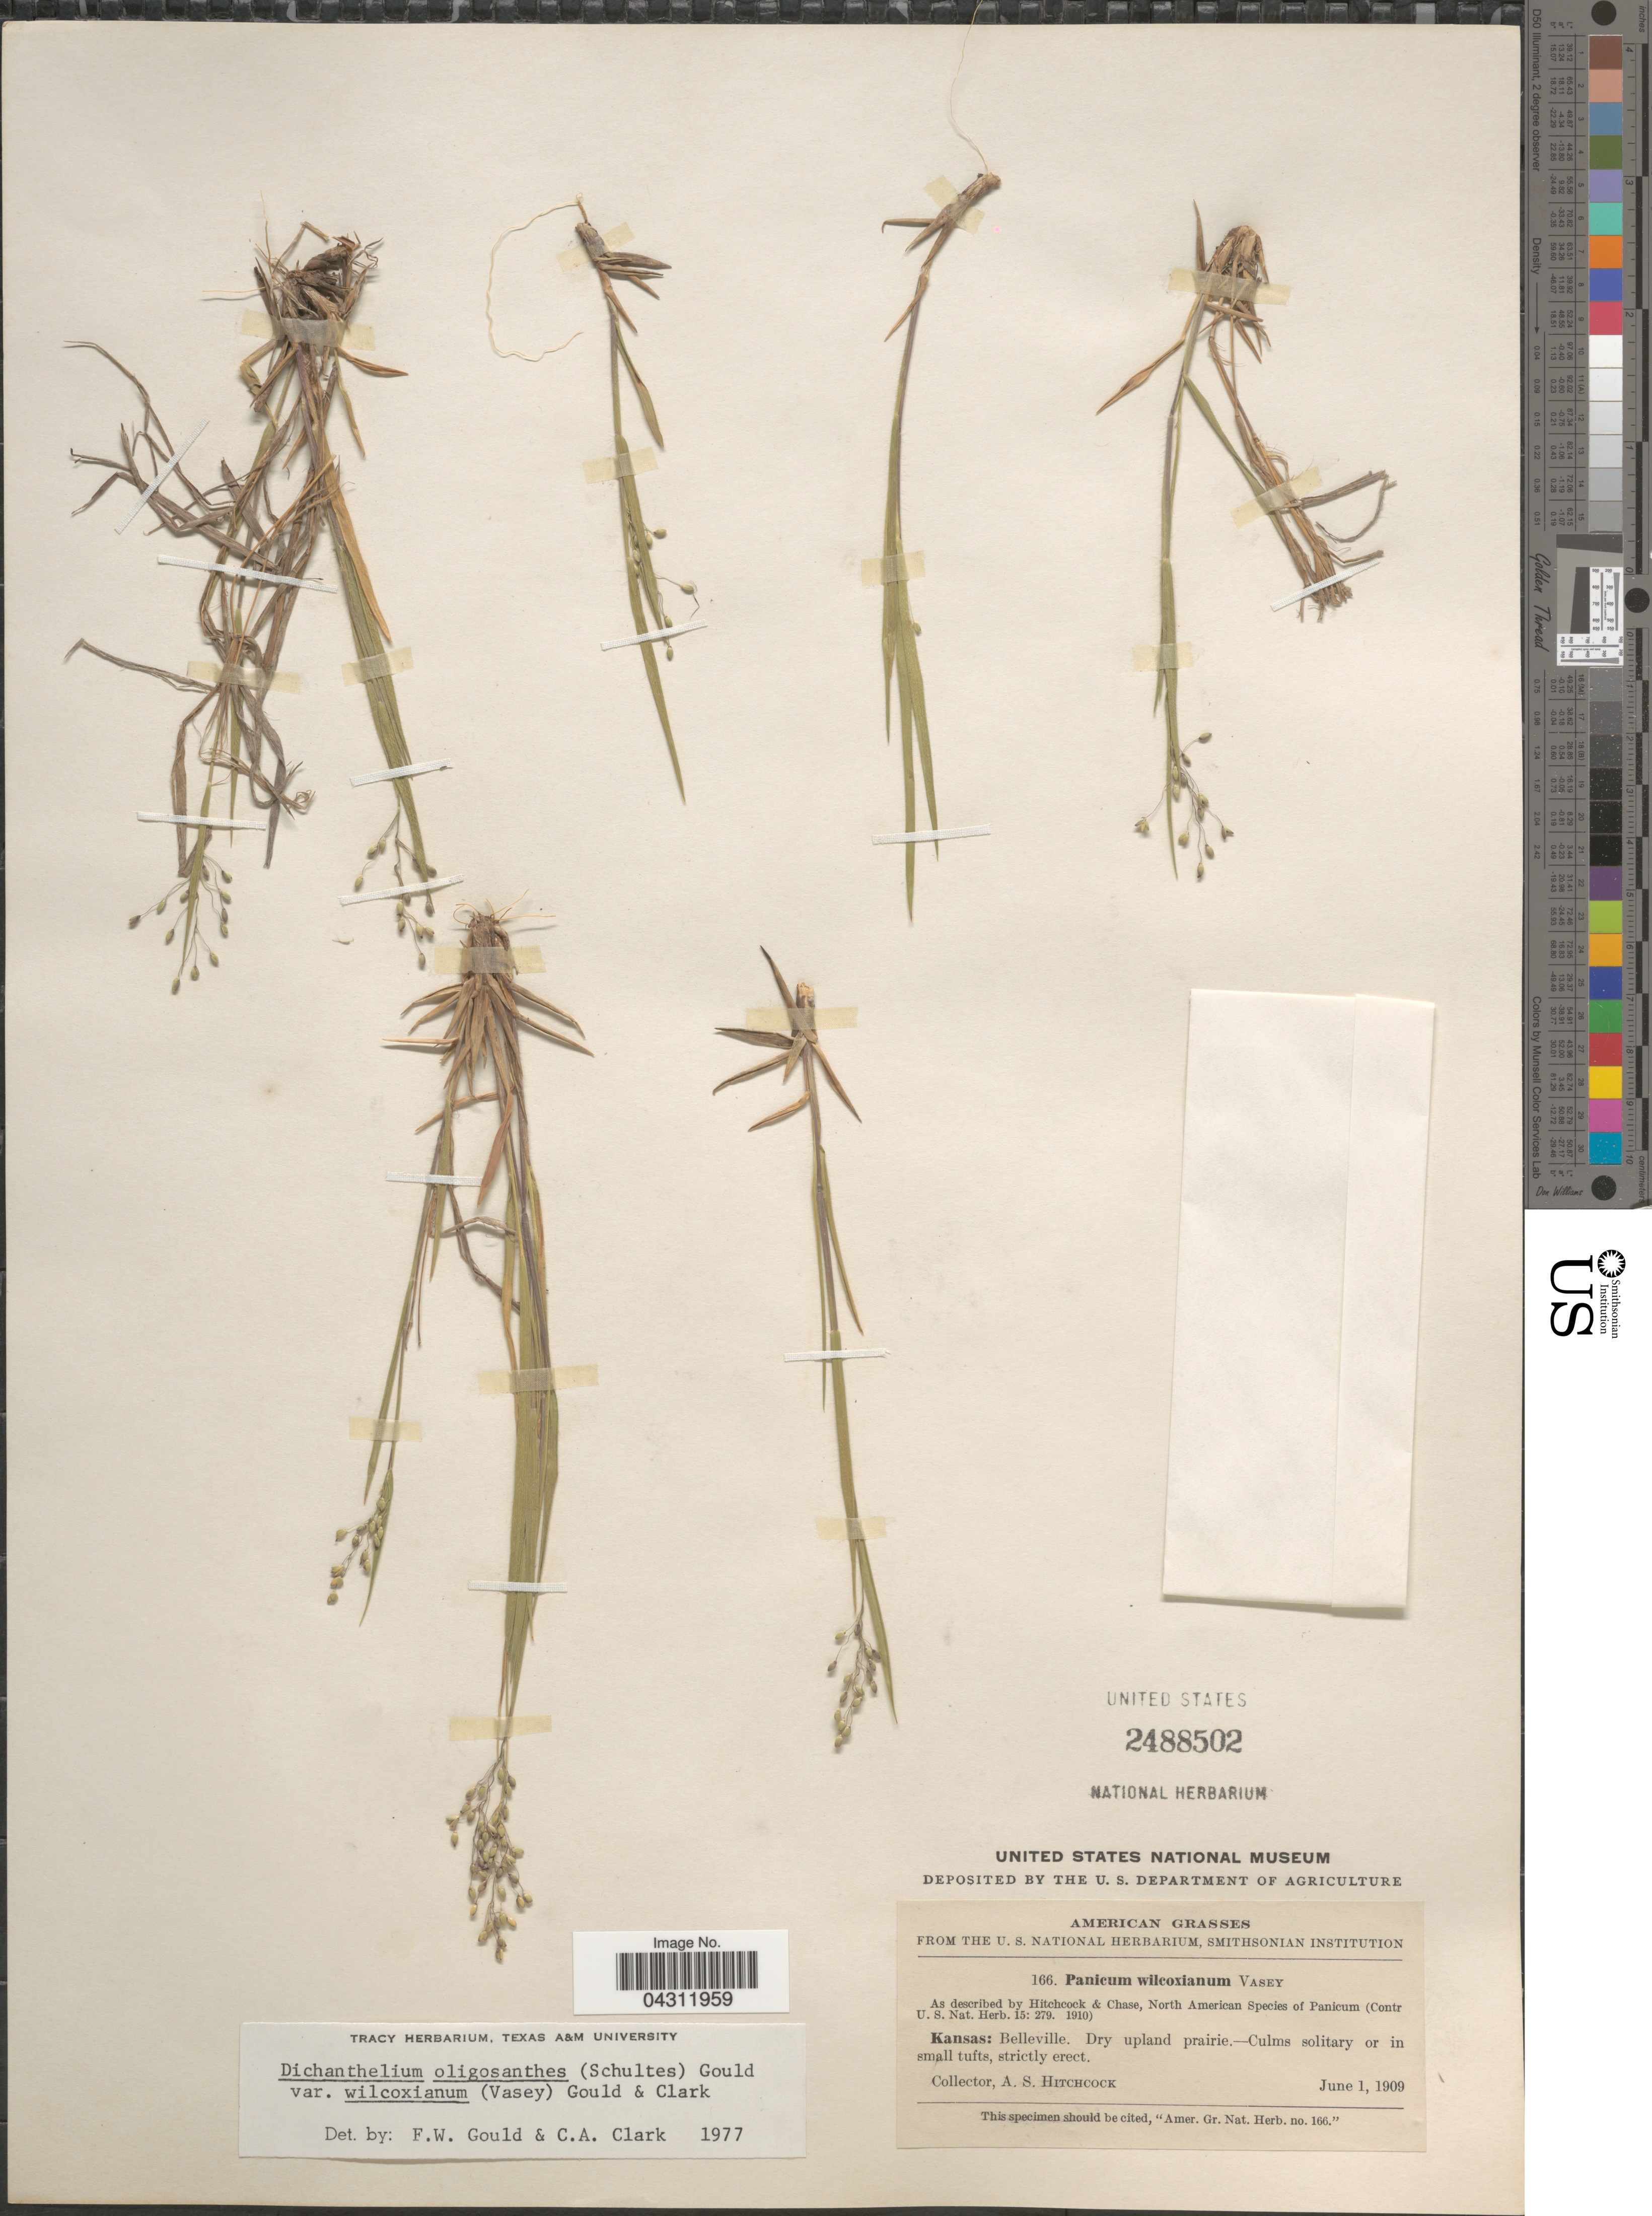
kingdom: Plantae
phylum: Tracheophyta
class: Liliopsida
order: Poales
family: Poaceae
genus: Dichanthelium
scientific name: Dichanthelium wilcoxianum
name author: Freckmann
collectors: A. S. Hitchcock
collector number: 166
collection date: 1909-06-01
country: United States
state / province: Kansas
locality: Belleville.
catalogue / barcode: US 2488502